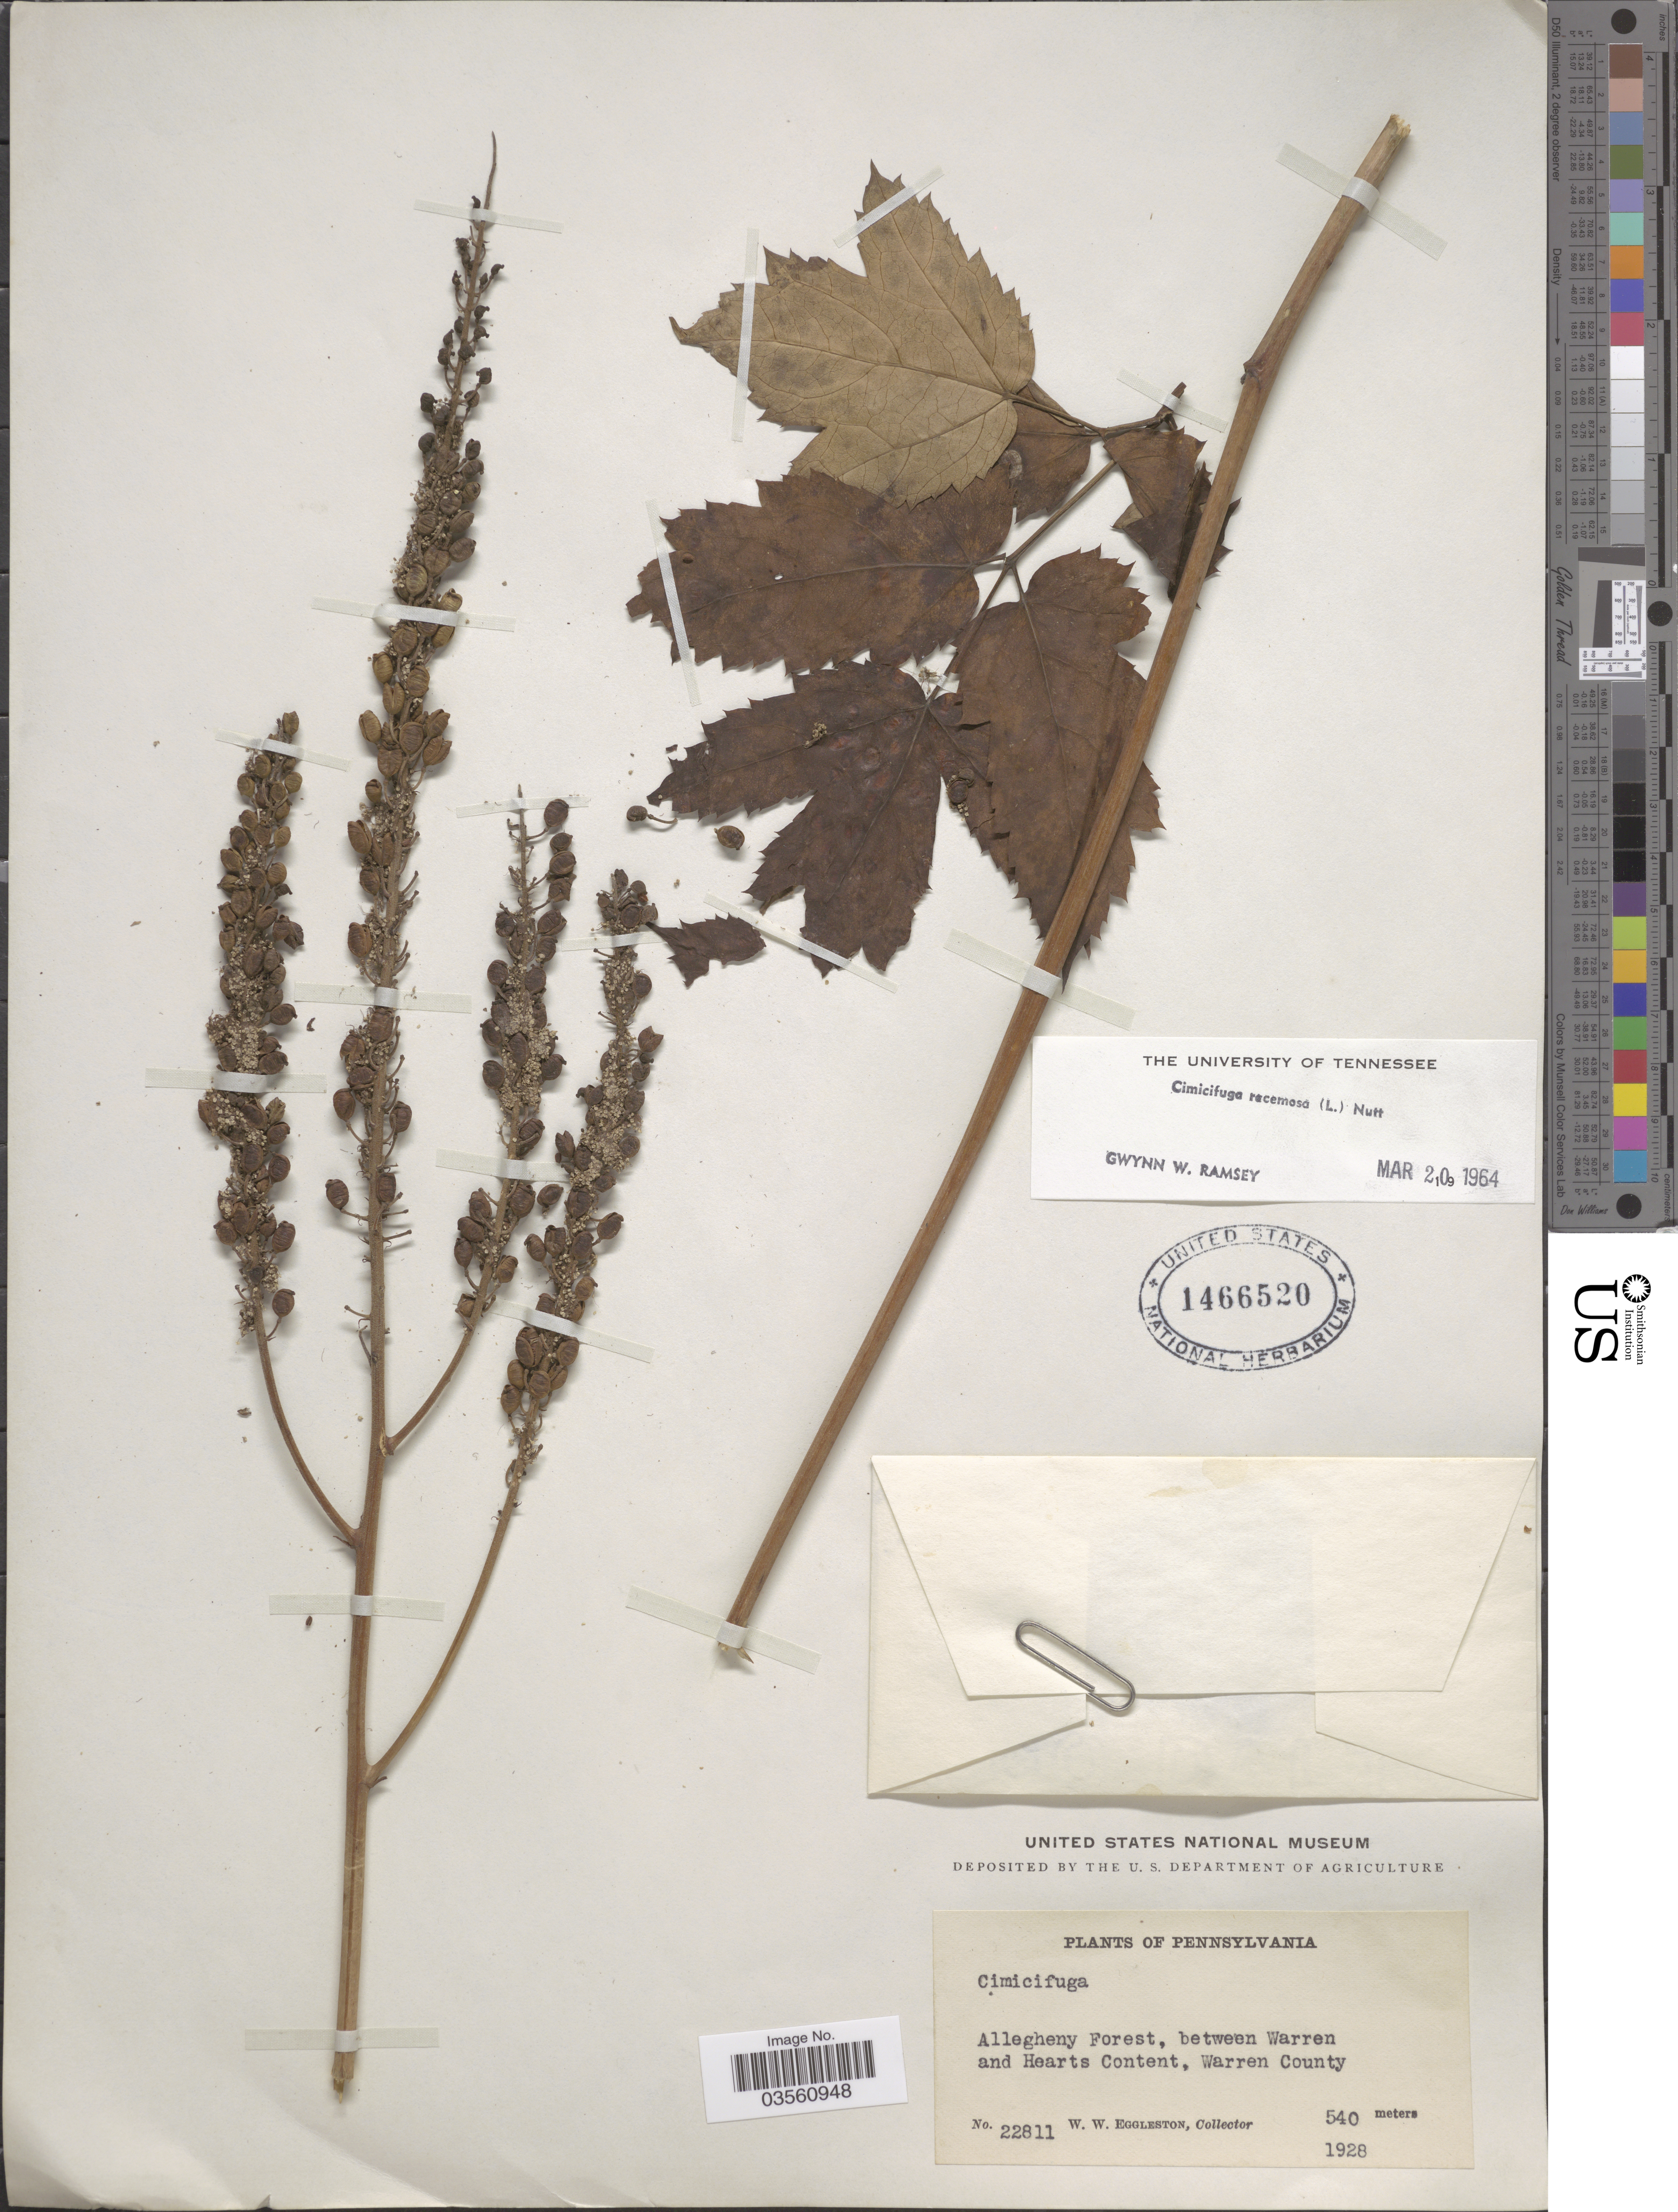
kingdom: Plantae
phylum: Tracheophyta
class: Magnoliopsida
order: Ranunculales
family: Ranunculaceae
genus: Actaea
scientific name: Actaea racemosa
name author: L.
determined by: Strong, M. T., (US), Smithsonian Institution - National Museum of Natural History (UNITED STATES)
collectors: W. W. Eggleston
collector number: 22811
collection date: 1928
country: United States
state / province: Pennsylvania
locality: Allegheny Forest, between Warren and Hearts Content, Warren County.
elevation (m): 540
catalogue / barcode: US 1466520